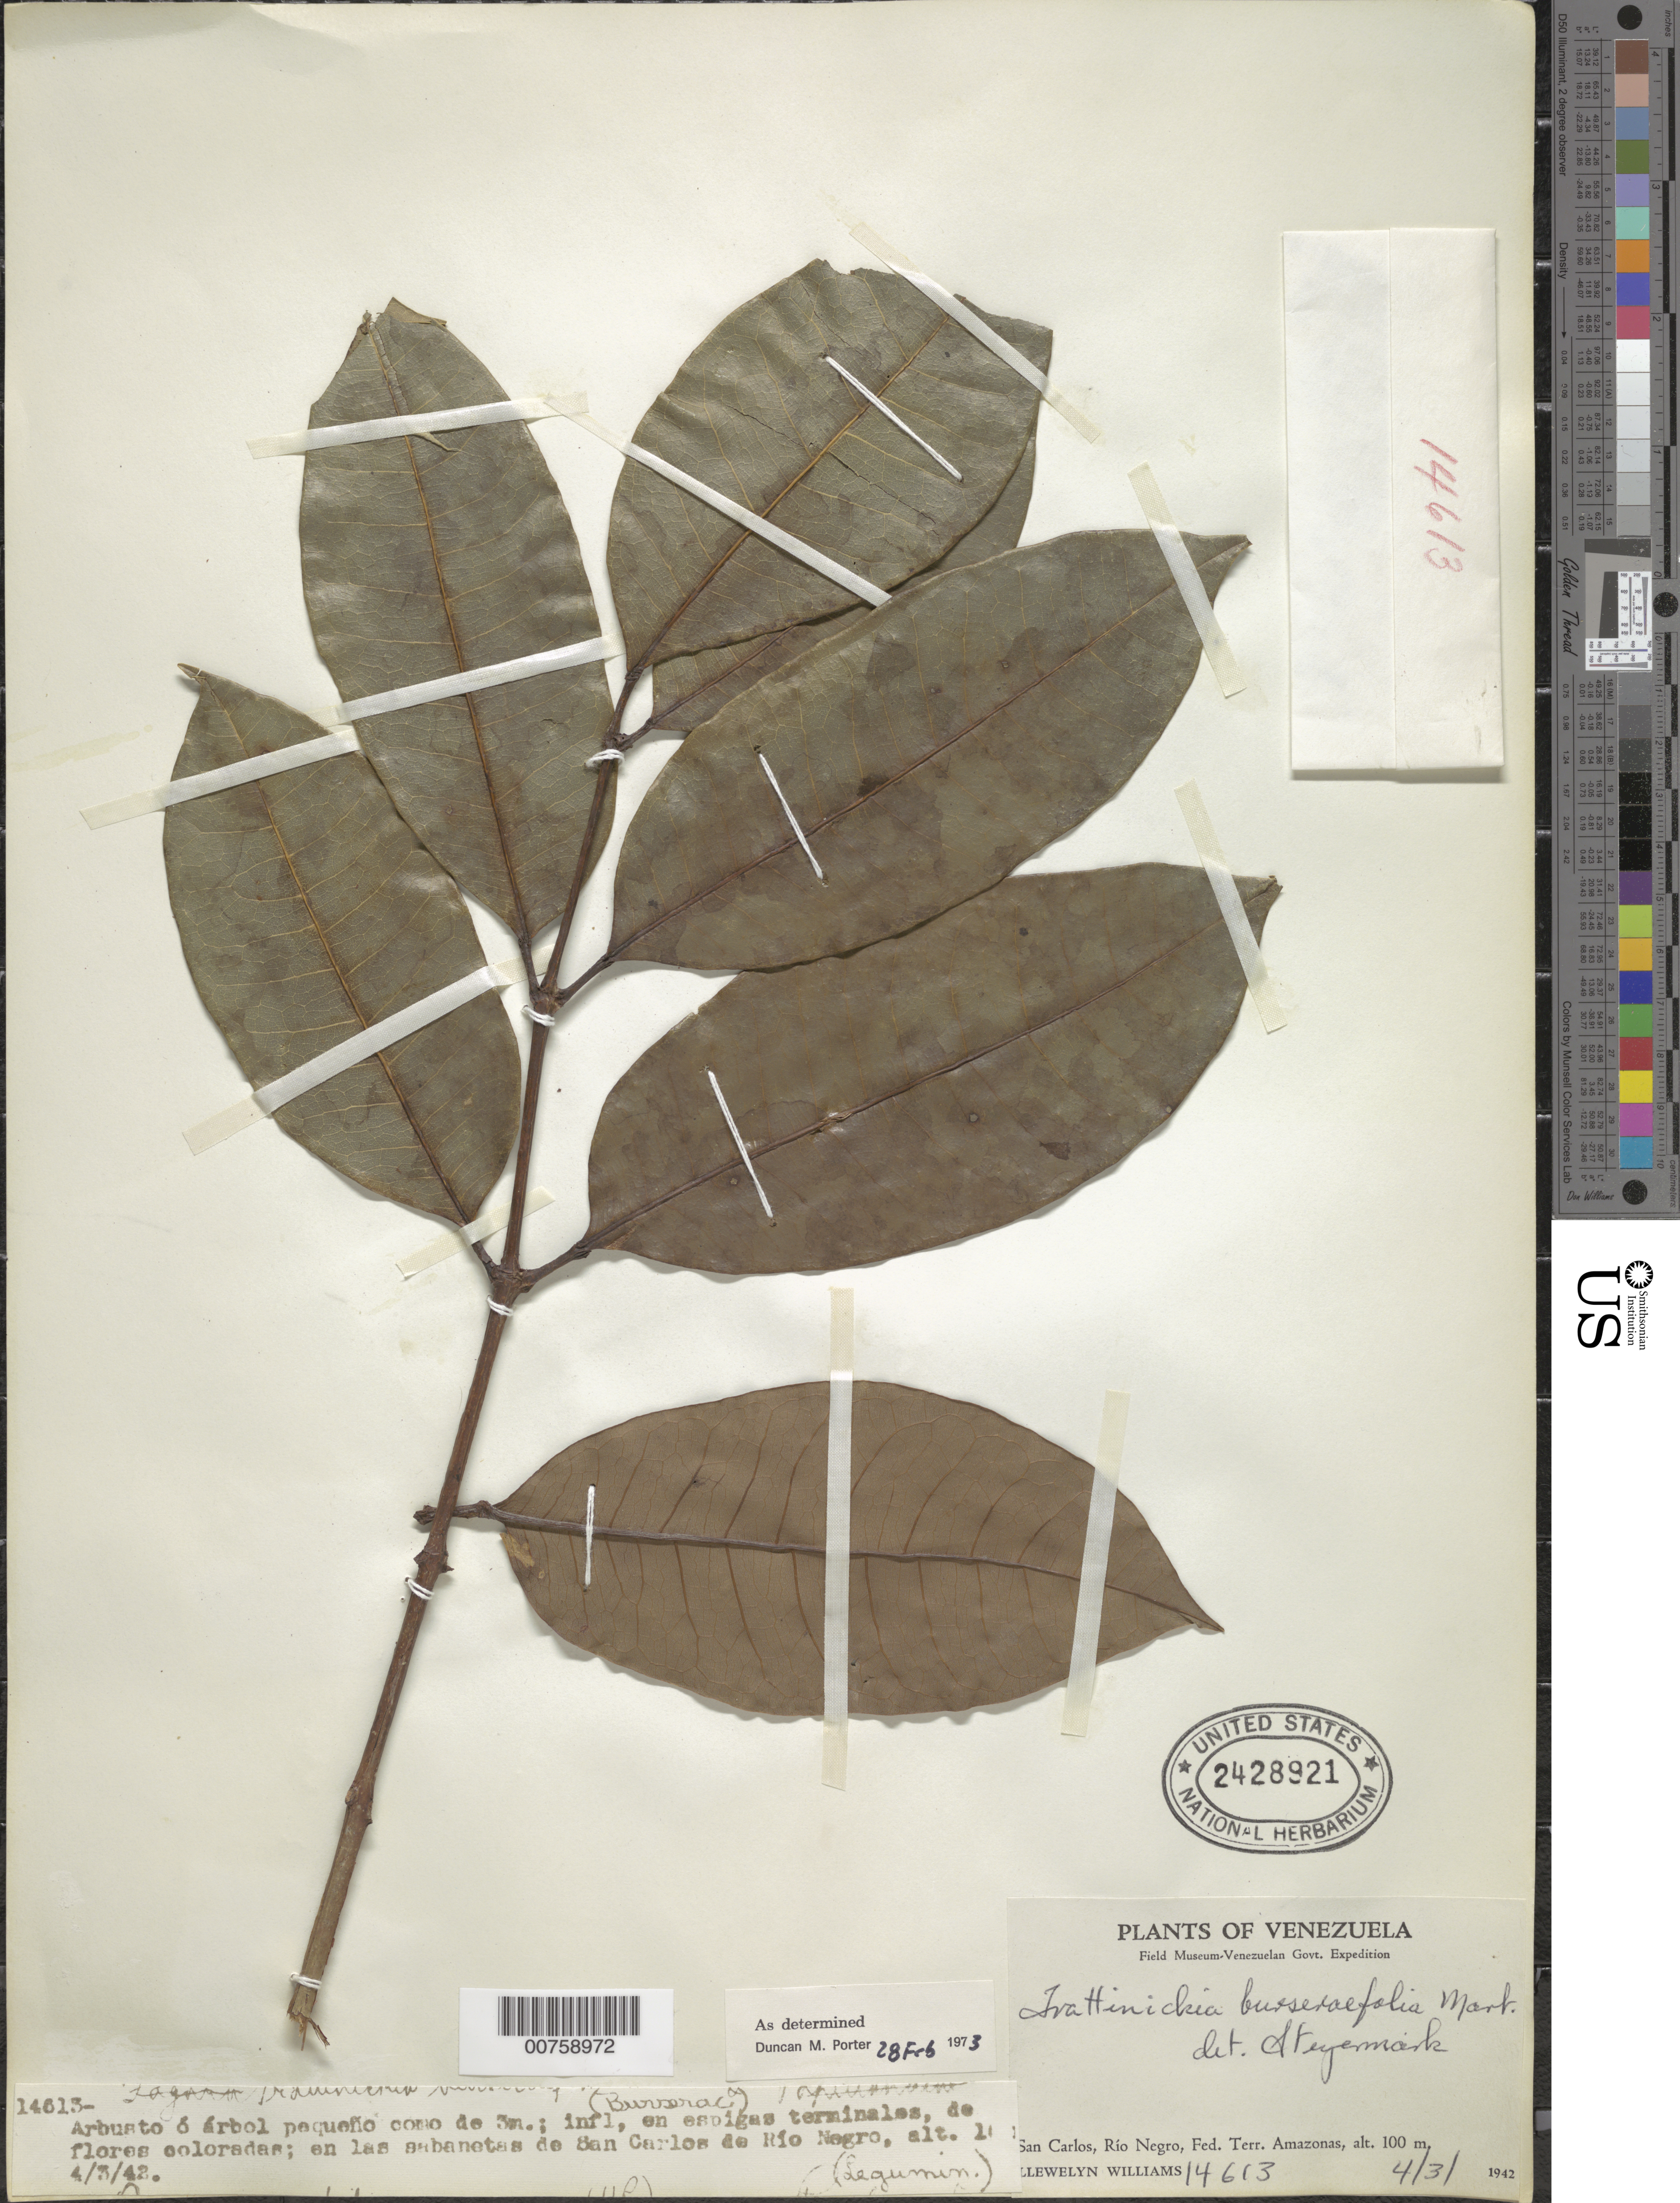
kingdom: Plantae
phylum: Tracheophyta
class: Magnoliopsida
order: Sapindales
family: Burseraceae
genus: Trattinnickia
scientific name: Trattinnickia burserifolia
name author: Mart.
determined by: Porter, D. M.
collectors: Ll. Williams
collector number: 14613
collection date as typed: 4-Mar-42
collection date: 1942-03-04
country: Venezuela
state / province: Amazonas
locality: San Carlos de Río Negro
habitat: Sabanetas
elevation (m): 100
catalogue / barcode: US 2428921